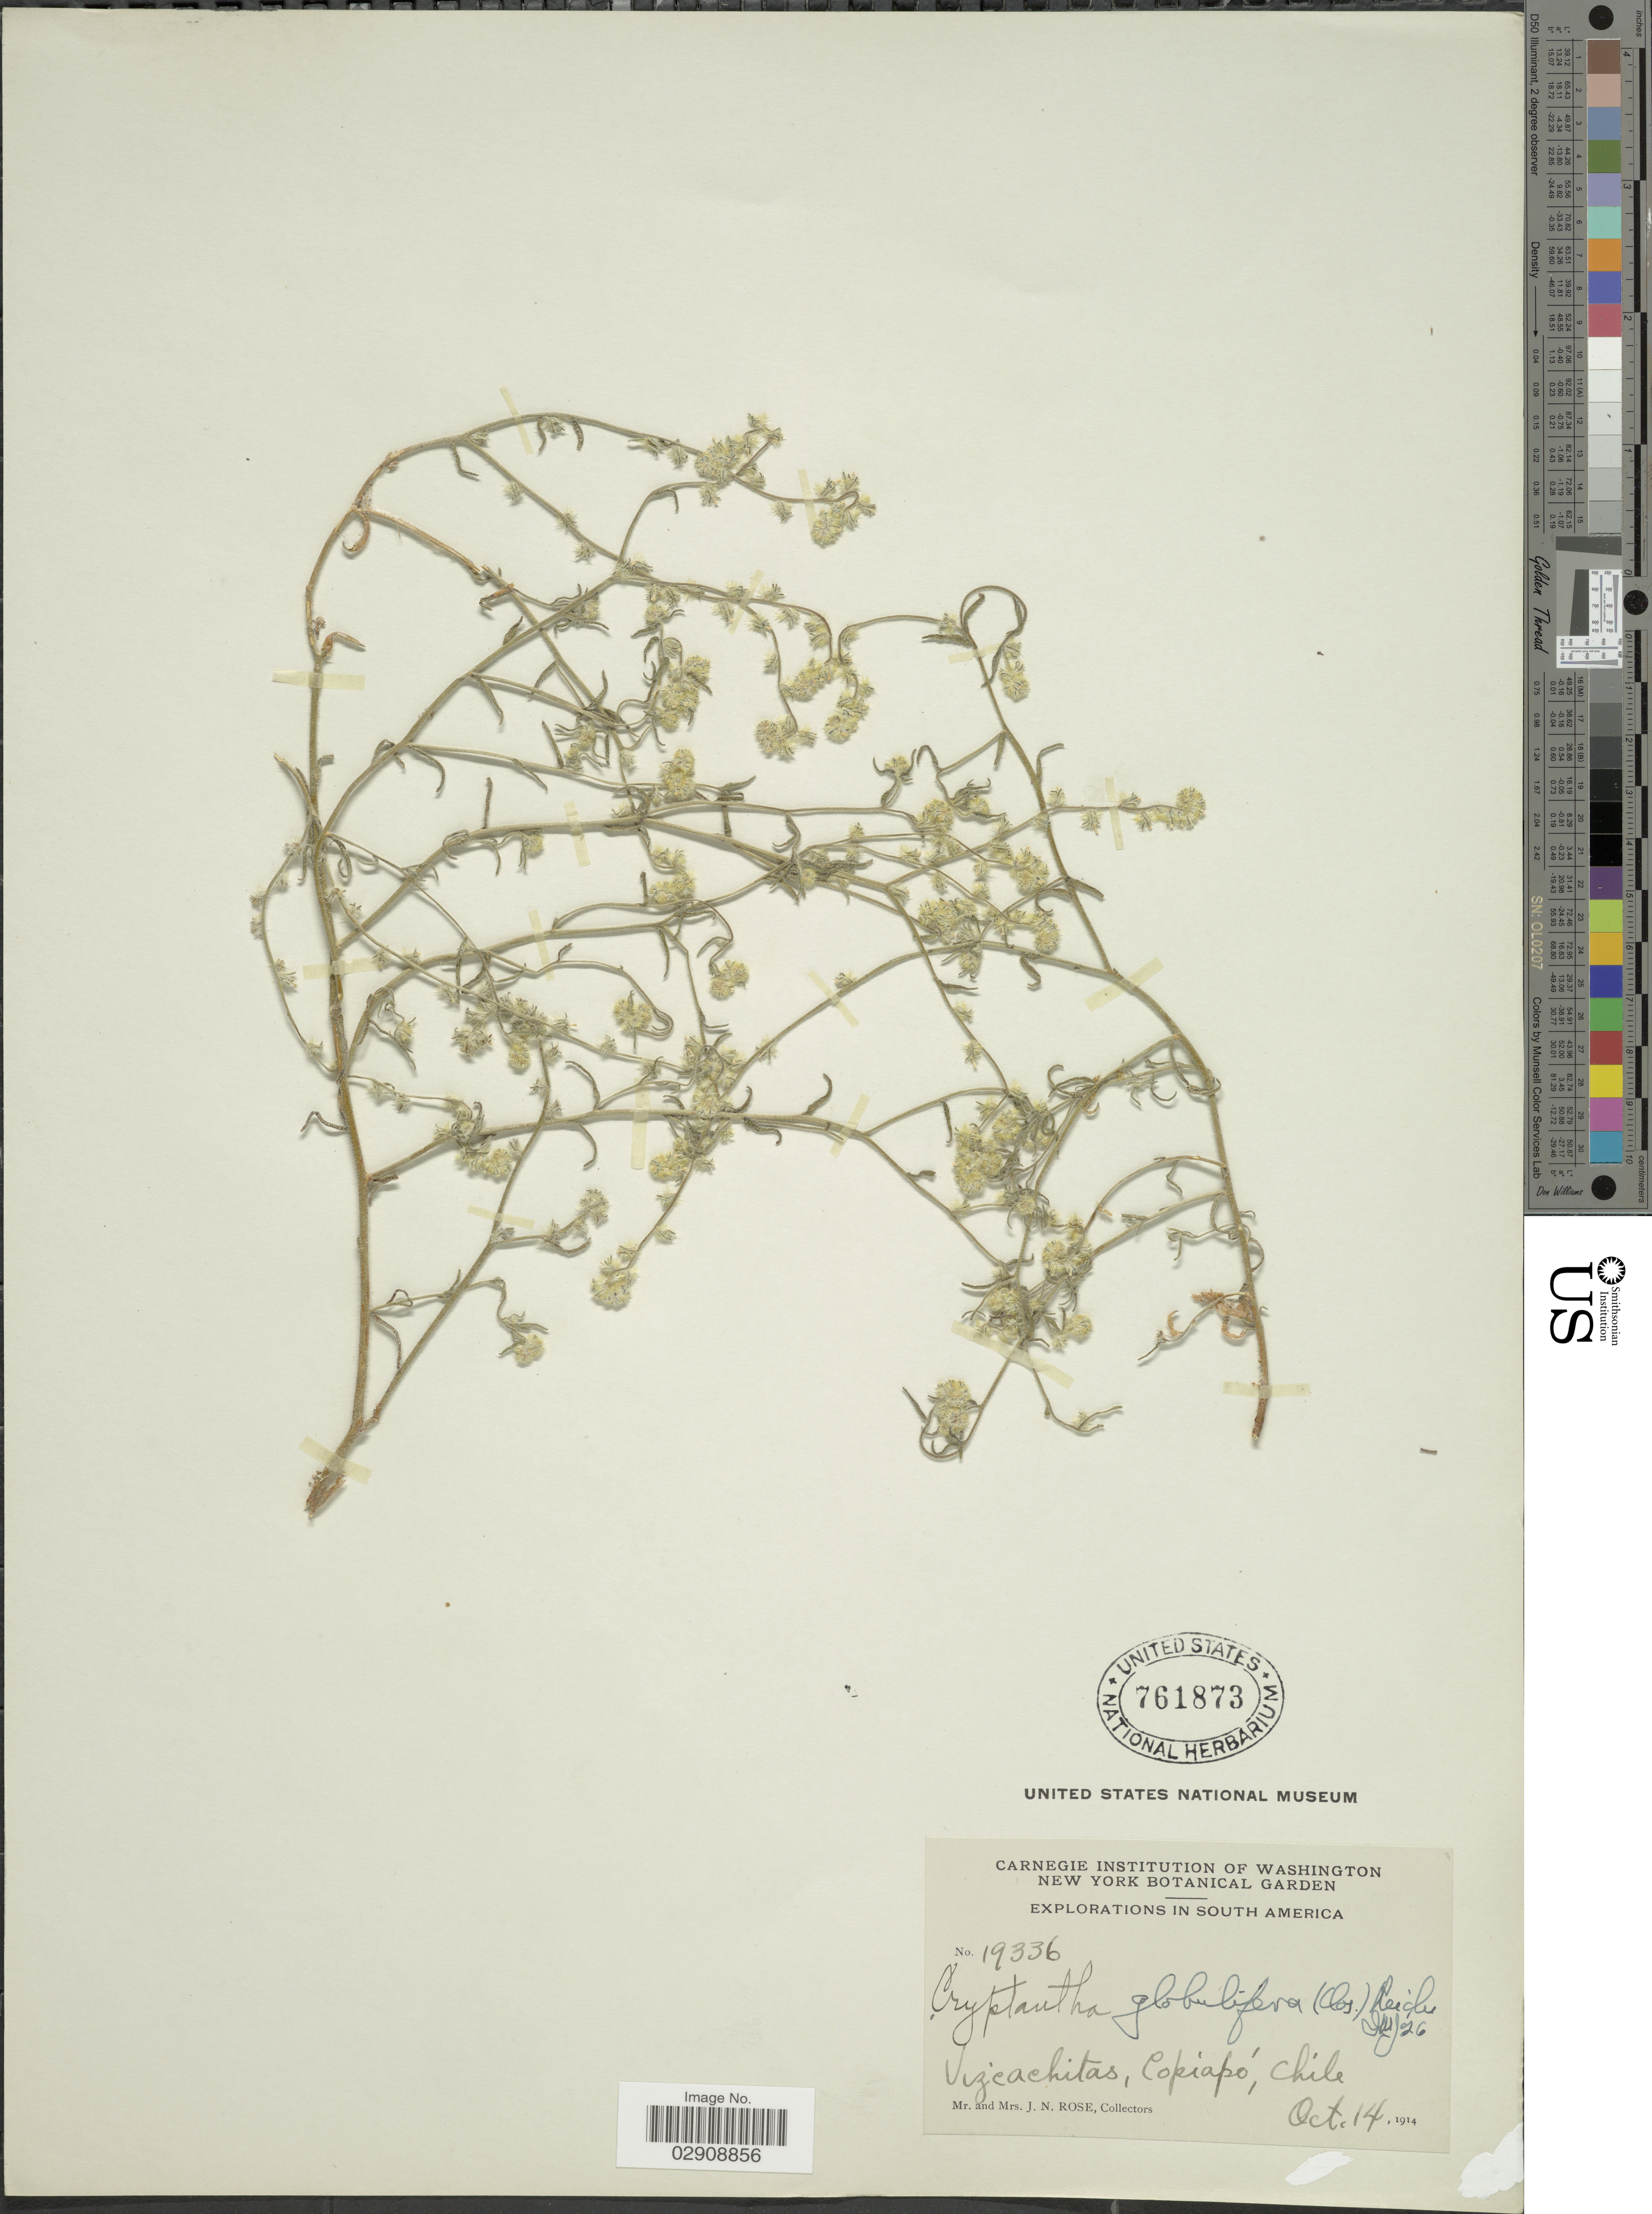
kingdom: Plantae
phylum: Tracheophyta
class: Magnoliopsida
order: Boraginales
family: Boraginaceae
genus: Cryptantha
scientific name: Cryptantha globulifera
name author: (Clos) Reiche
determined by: Moroni, Pablo, (SI), Instituto de Botanica Darwinion (ARGENTINA)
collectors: J. N. Rose & L. B. Rose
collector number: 19336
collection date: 1914-10-14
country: Chile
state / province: Atacama (III)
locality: Vizcachitas, Copiapó, Chile.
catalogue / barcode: US 761873